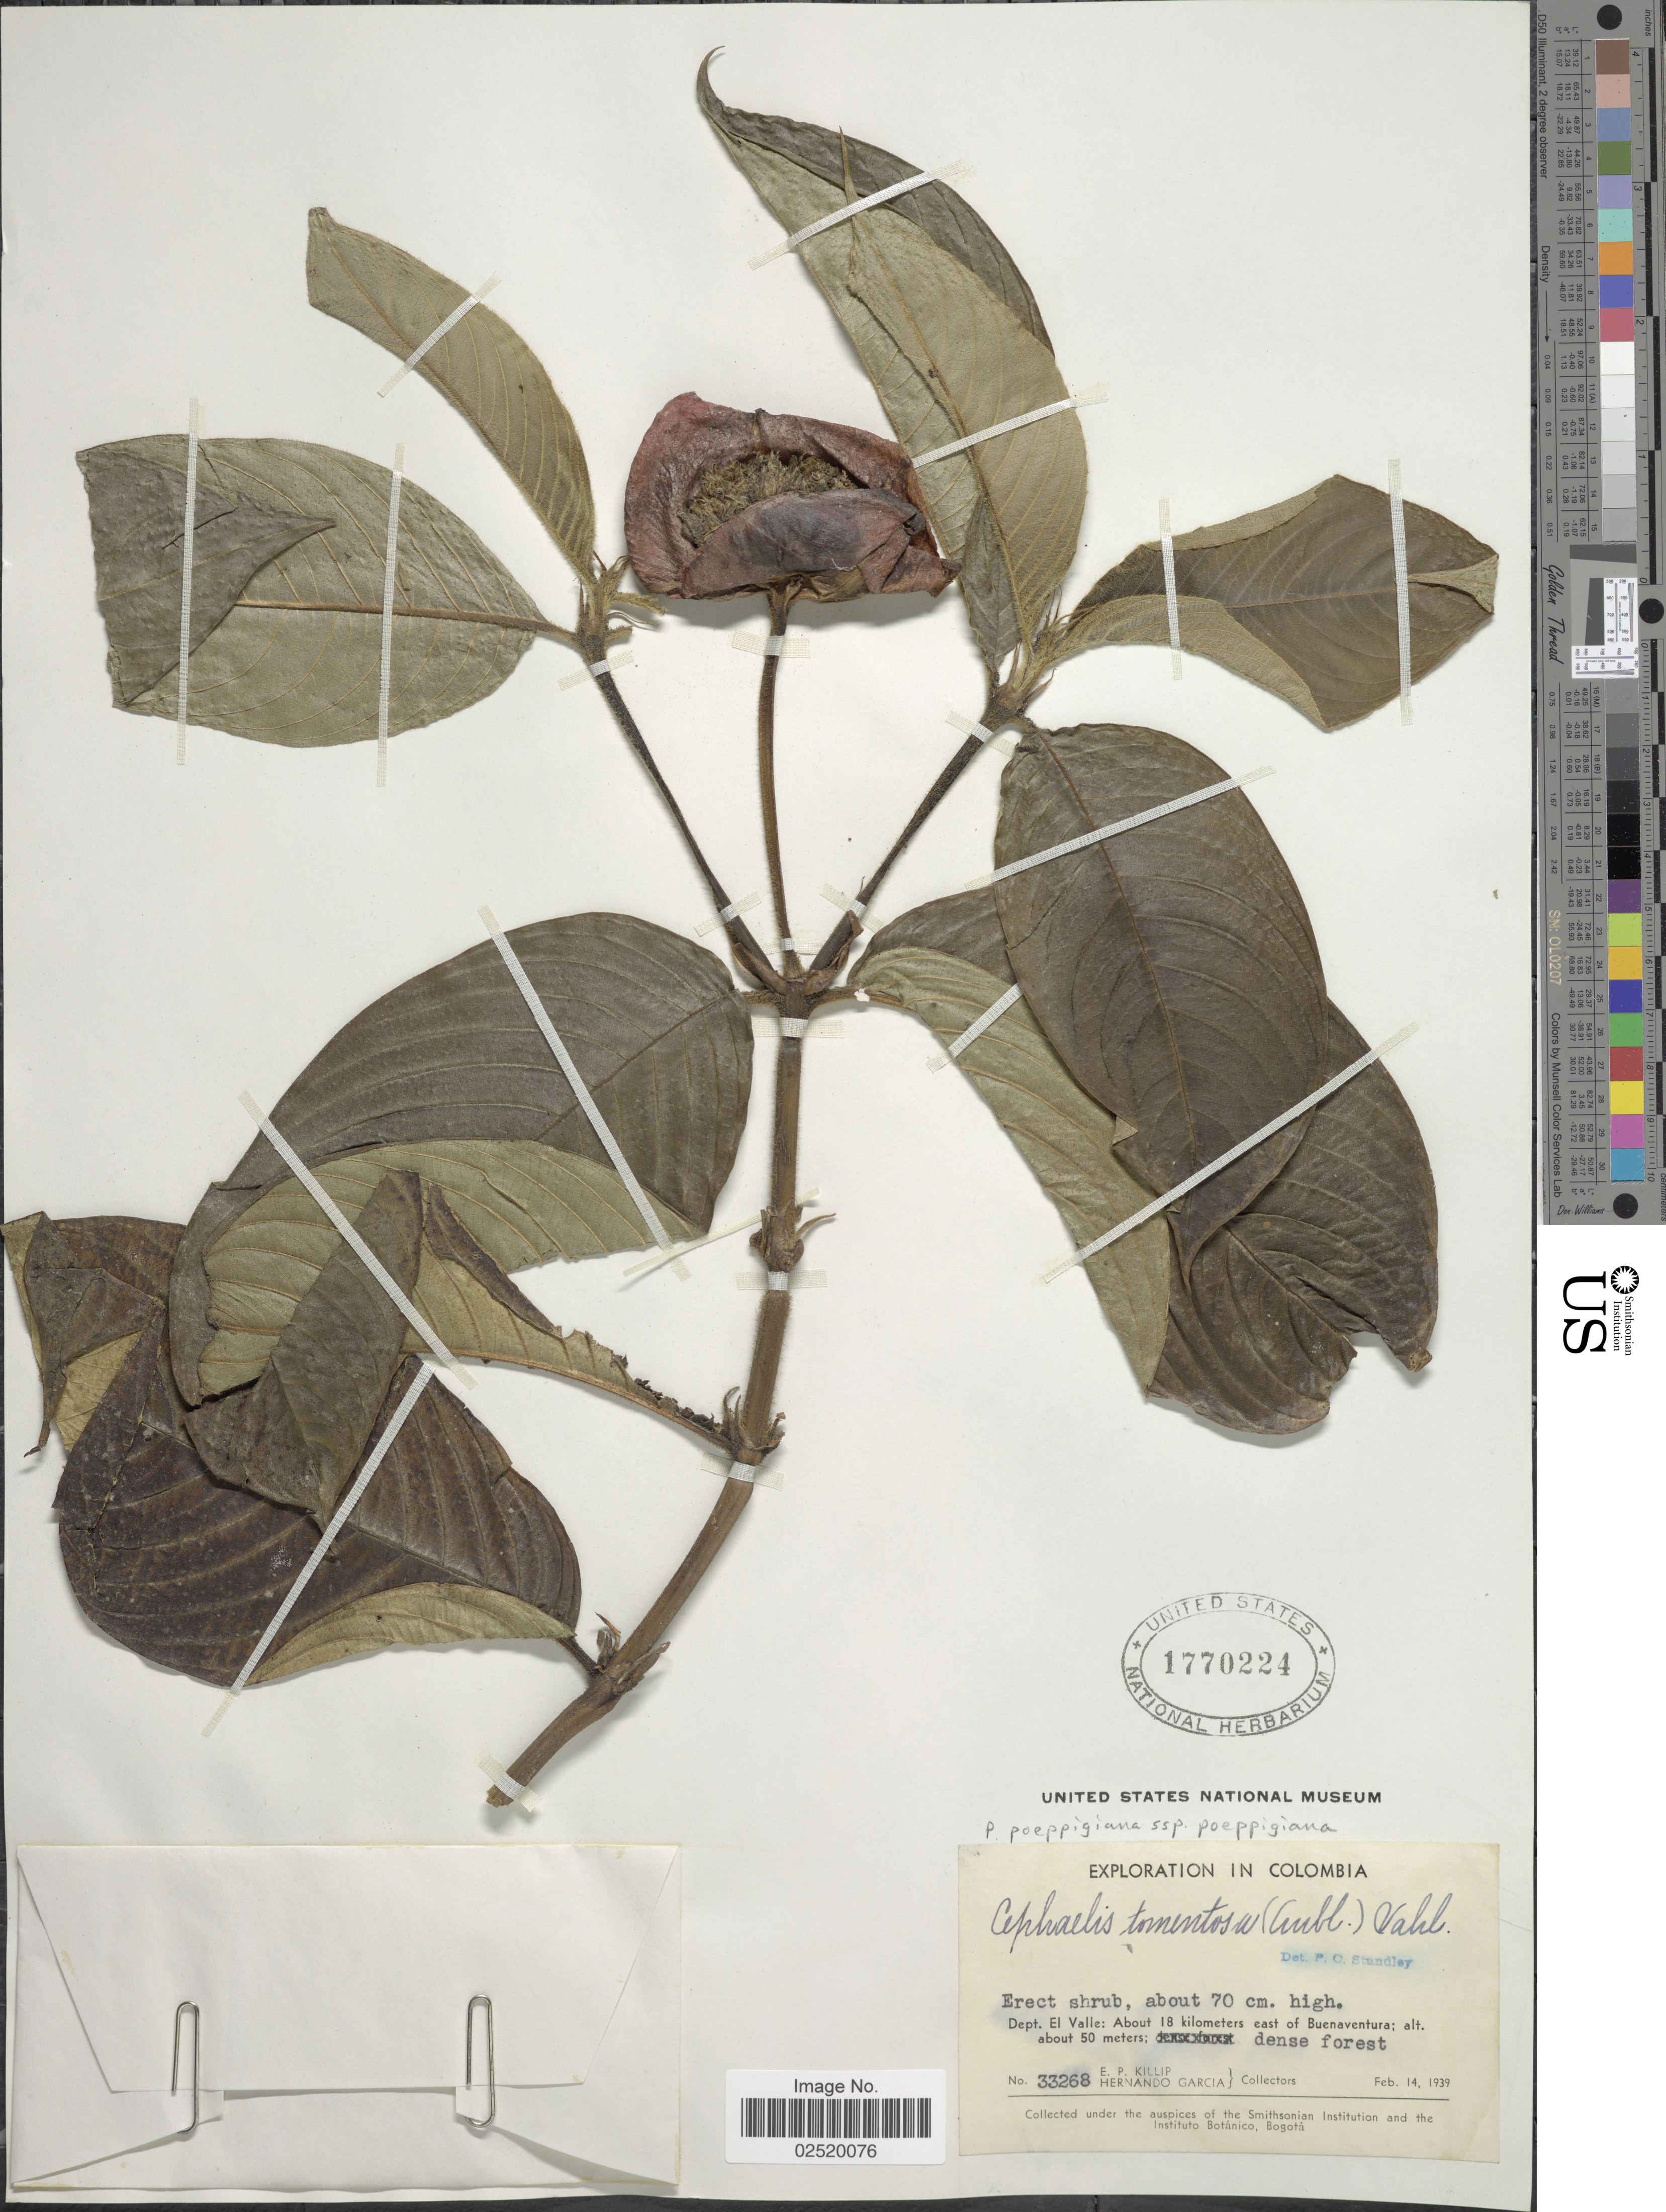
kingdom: Plantae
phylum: Tracheophyta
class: Magnoliopsida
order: Gentianales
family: Rubiaceae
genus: Psychotria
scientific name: Psychotria poeppigiana subsp. poeppigiana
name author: Müll. Arg.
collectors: E. P. Killip & H. Garcia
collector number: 33268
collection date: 1939-02-14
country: Colombia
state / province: Valle del Cauca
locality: Dept. El Valle: About 18 kilometers east of Buenaventura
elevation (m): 50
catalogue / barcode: US 1770224